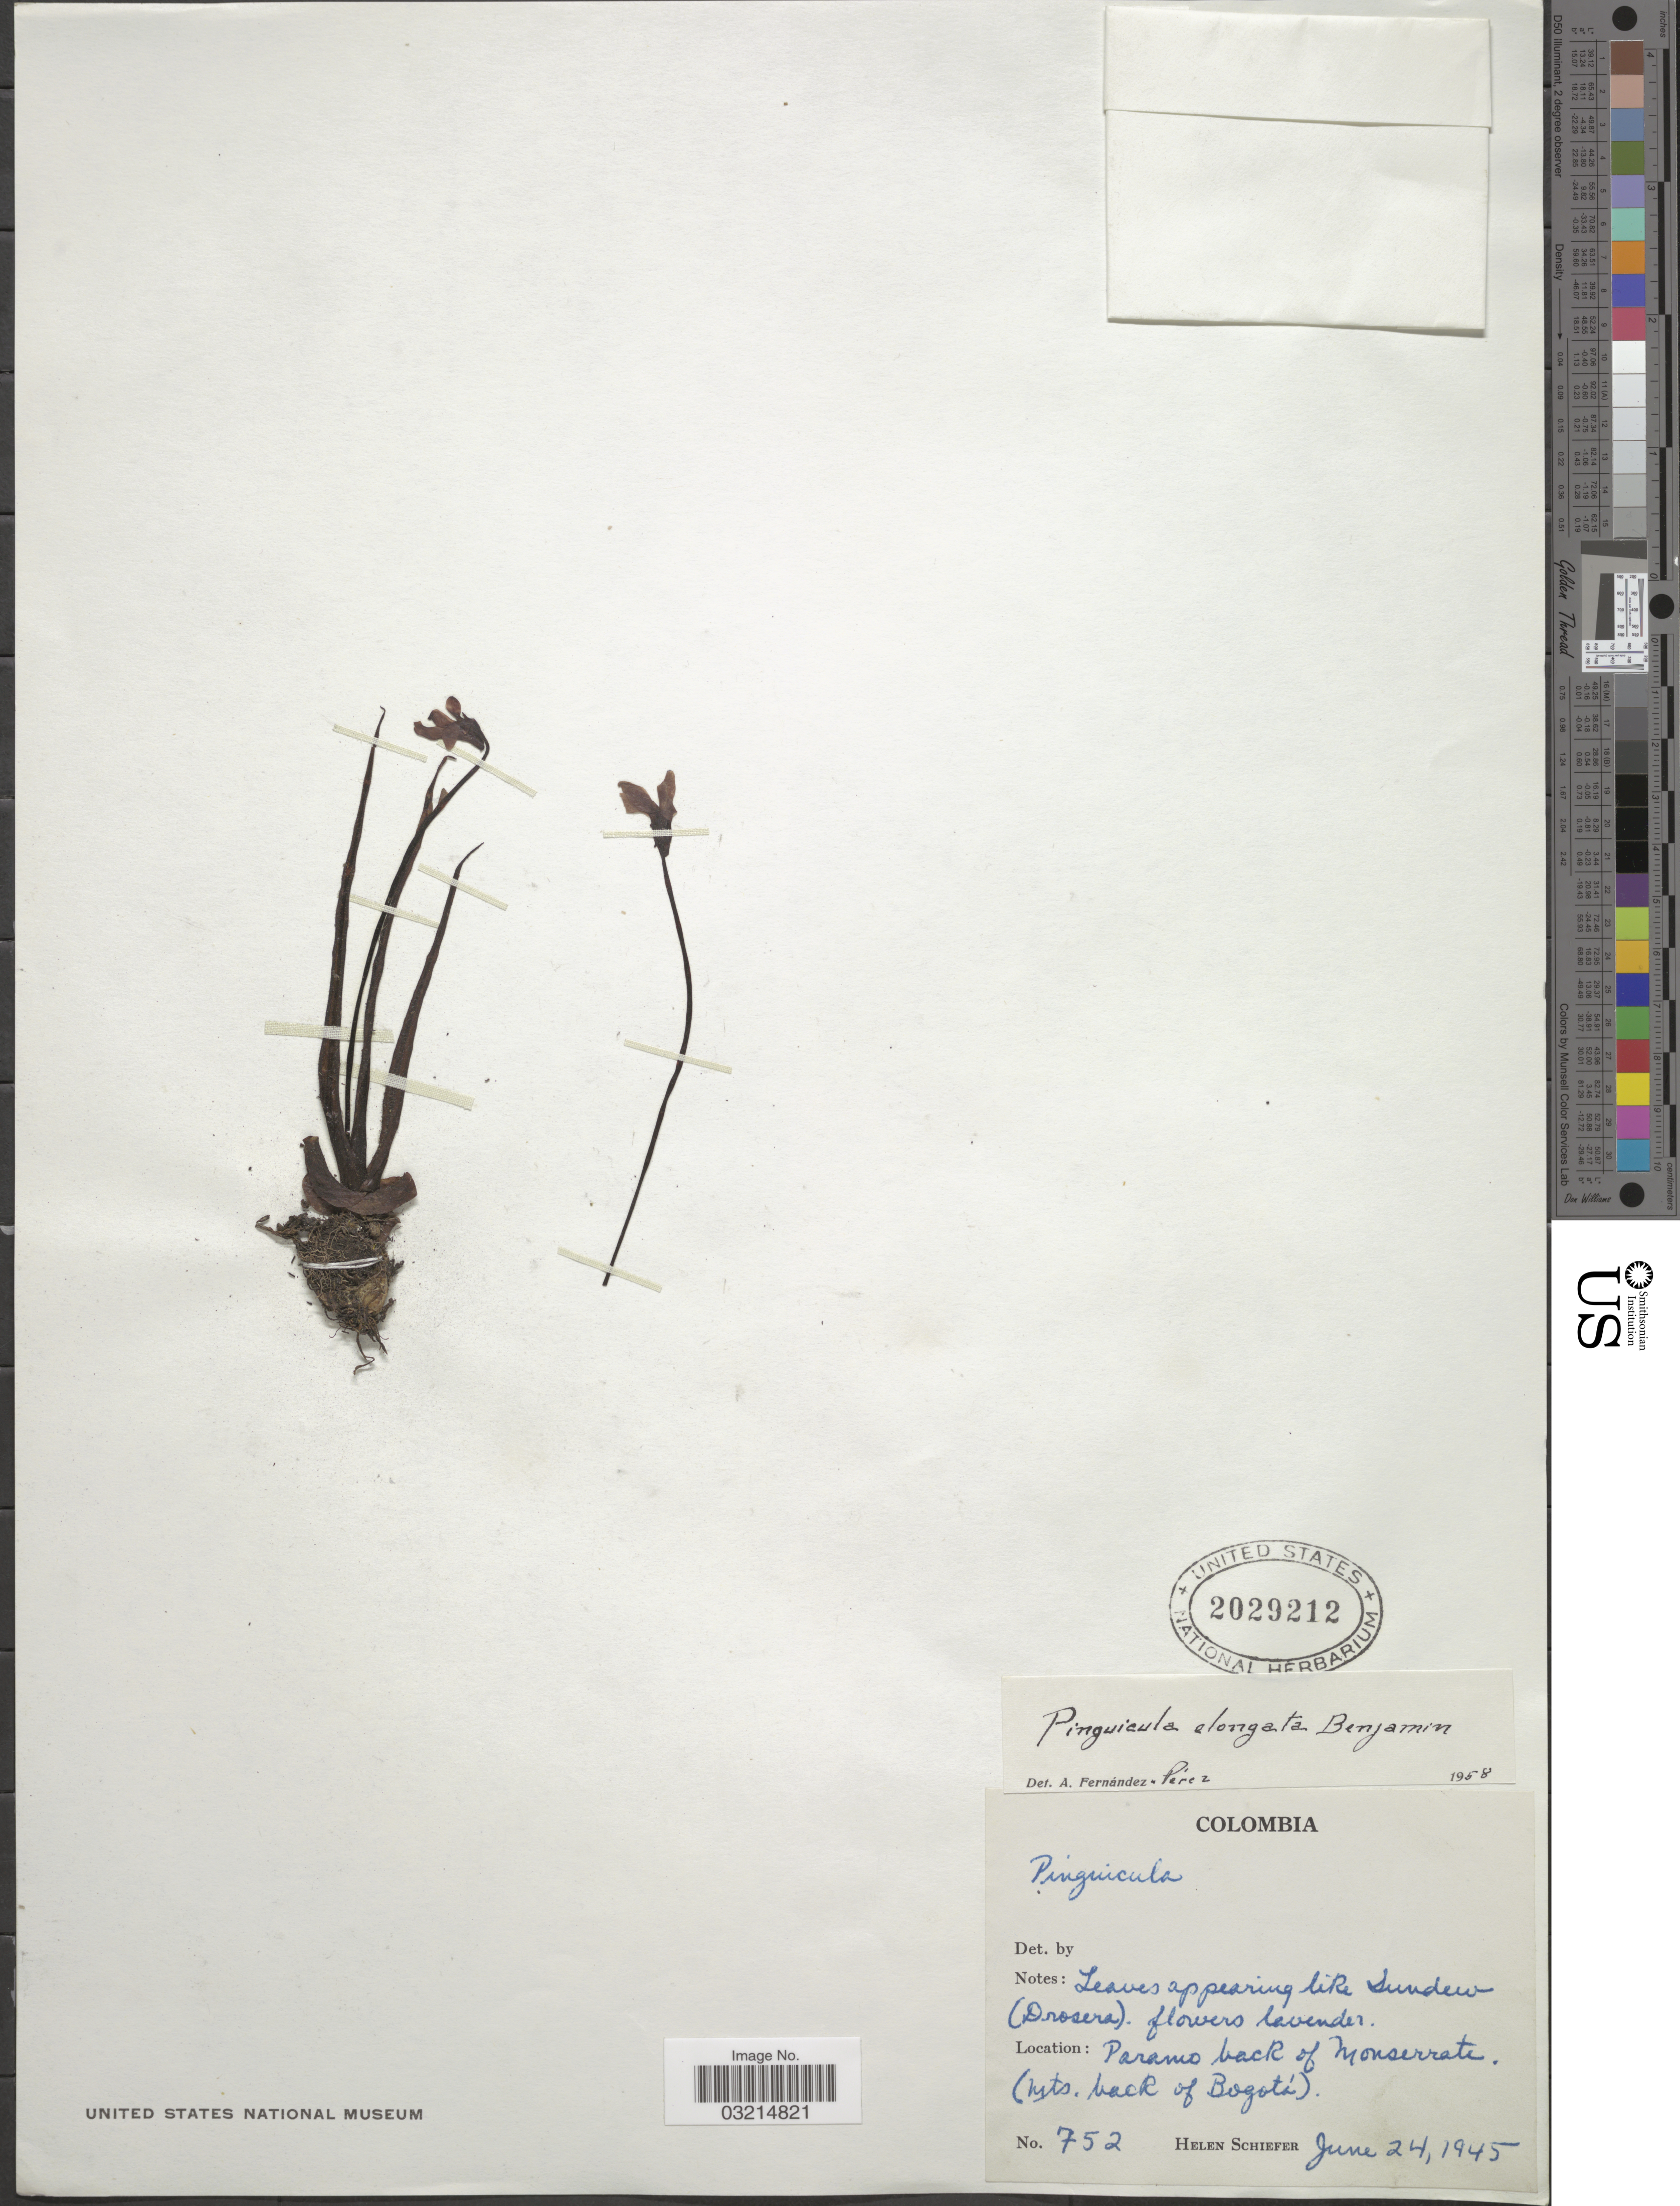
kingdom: Plantae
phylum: Tracheophyta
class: Magnoliopsida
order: Lamiales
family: Lentibulariaceae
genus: Pinguicula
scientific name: Pinguicula elongata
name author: Benj.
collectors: H. Schiefer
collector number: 752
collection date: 1945-06-24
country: Colombia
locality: Paramo back of Monserrate. (mts. back of Bogotá).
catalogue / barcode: US 2029212